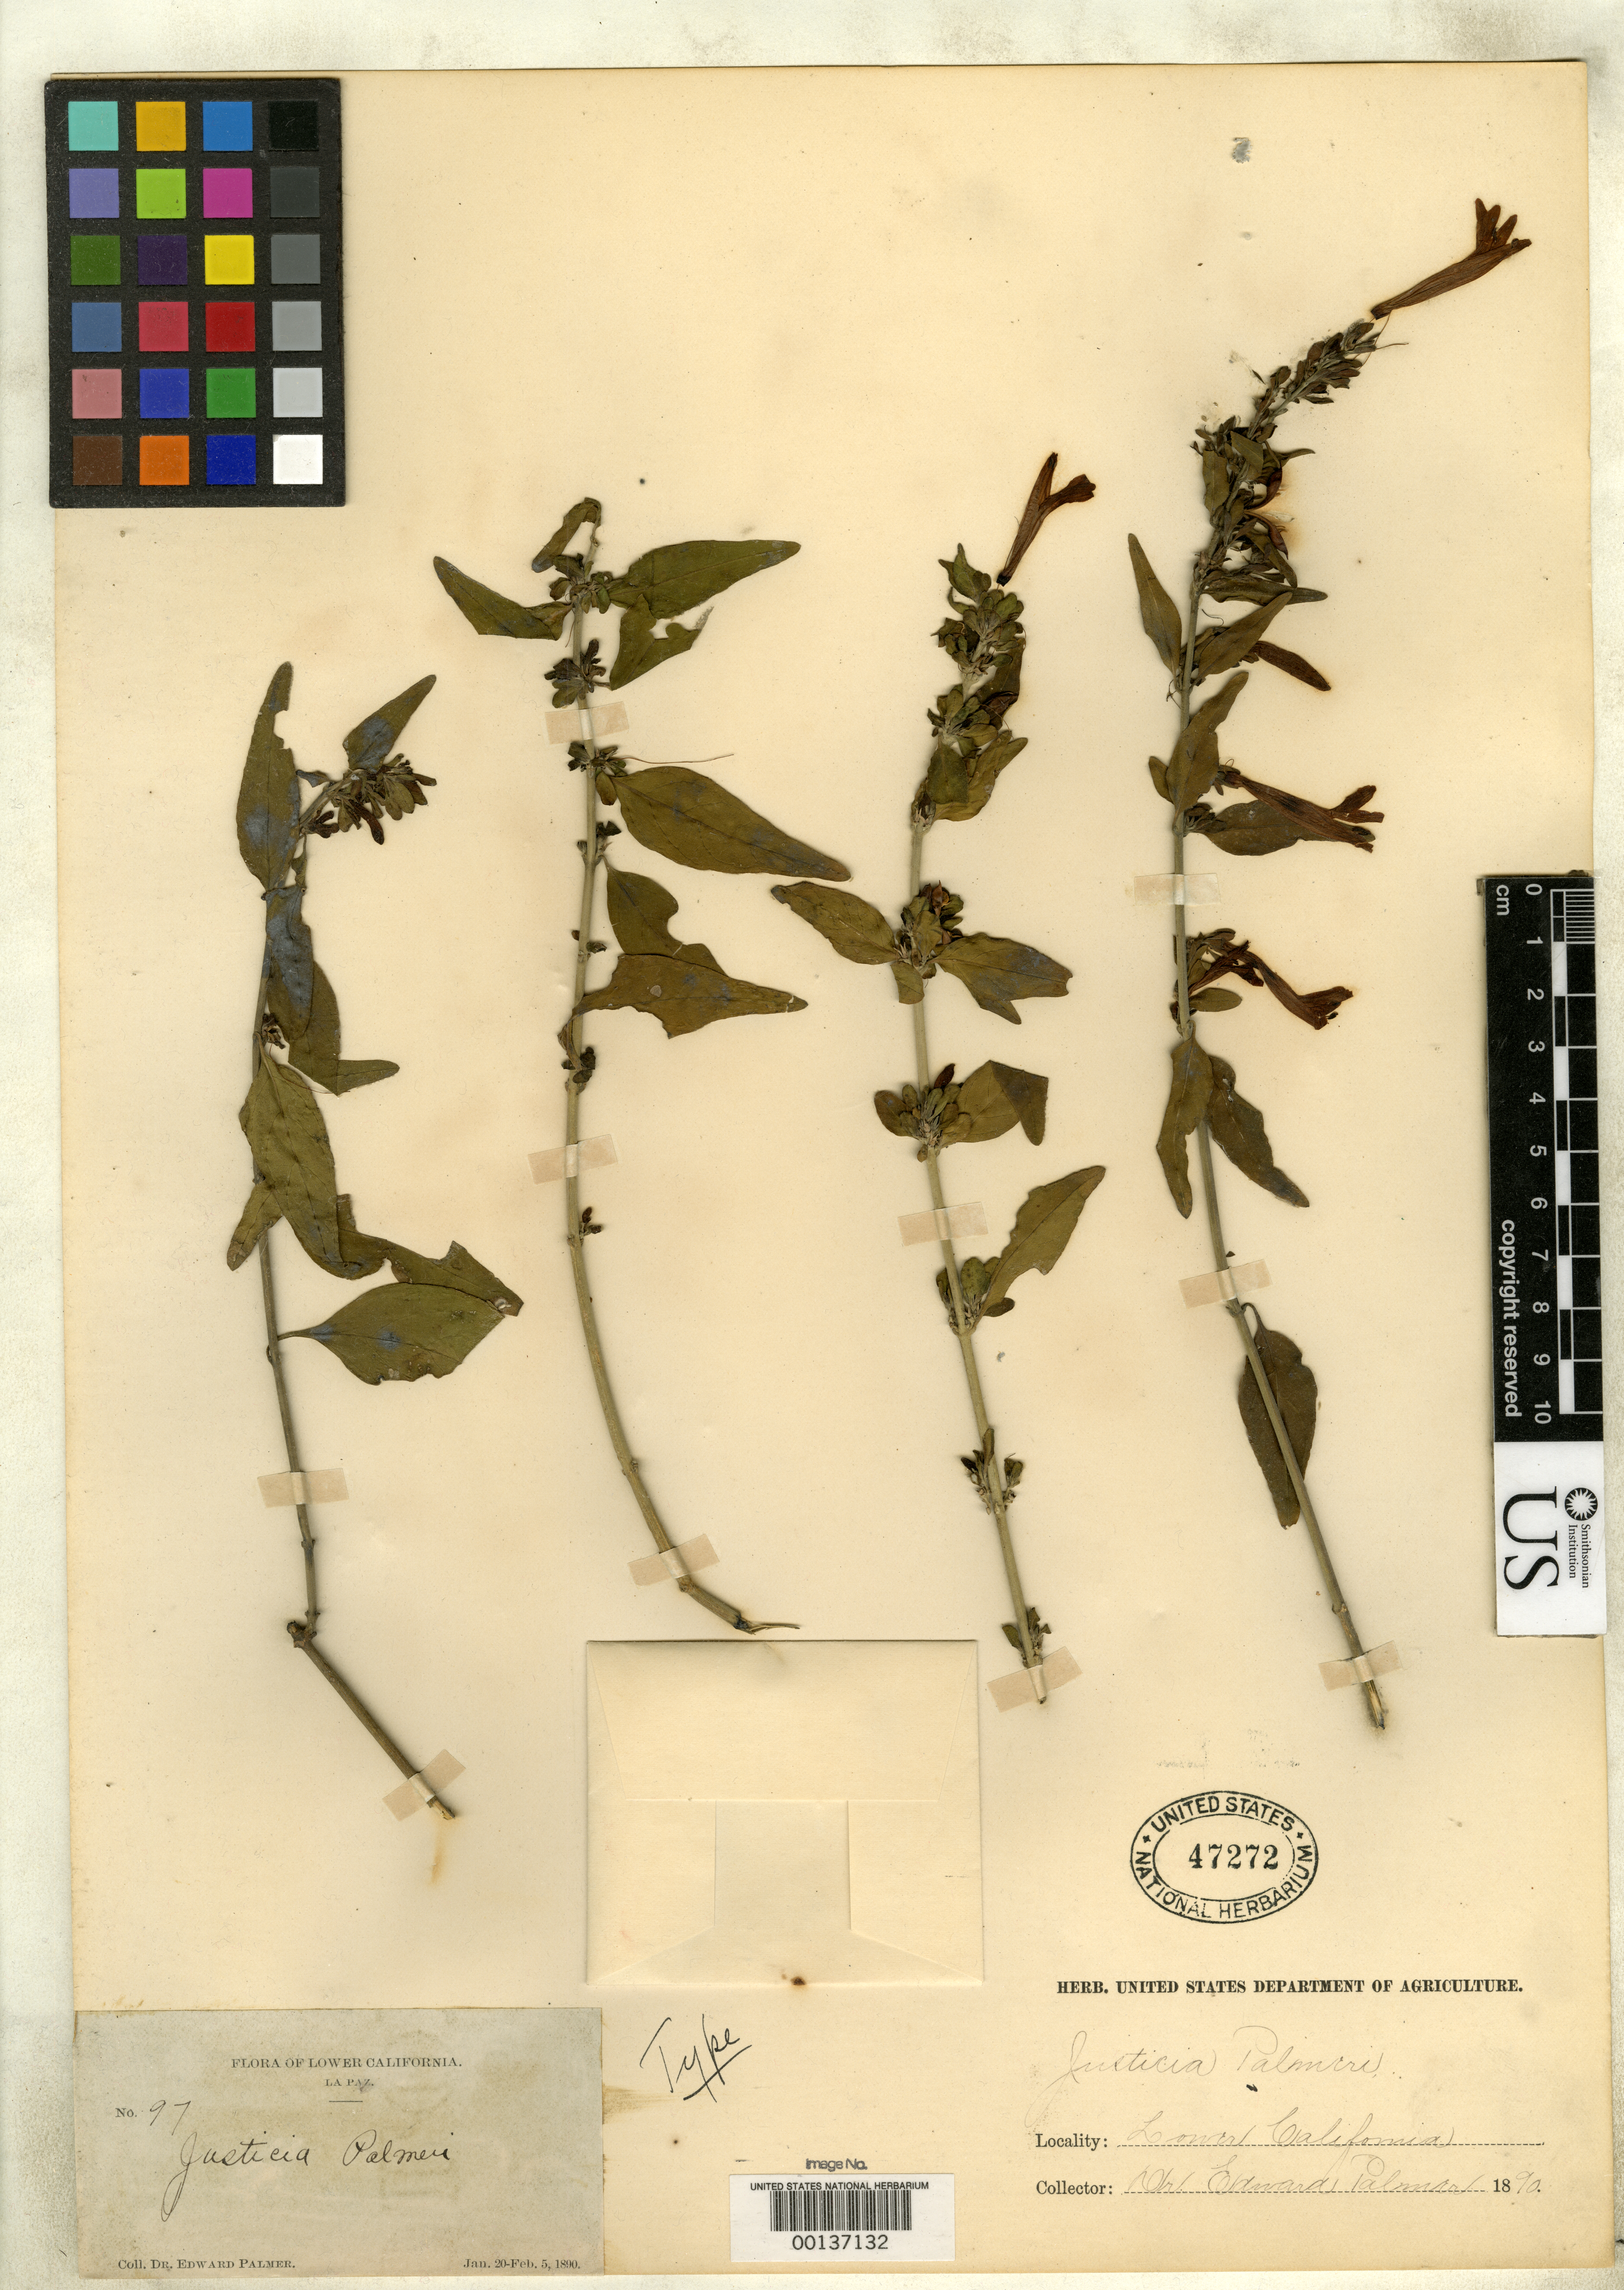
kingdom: Plantae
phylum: Tracheophyta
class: Magnoliopsida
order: Lamiales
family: Acanthaceae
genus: Justicia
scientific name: Justicia palmeri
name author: Rose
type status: Type Collection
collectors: E. Palmer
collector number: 97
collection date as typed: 20 Jan 1890 to 05 Feb 1890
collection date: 1890-01-20/1890-02-05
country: Mexico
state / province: Baja California Sur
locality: La Paz.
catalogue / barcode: US 47272